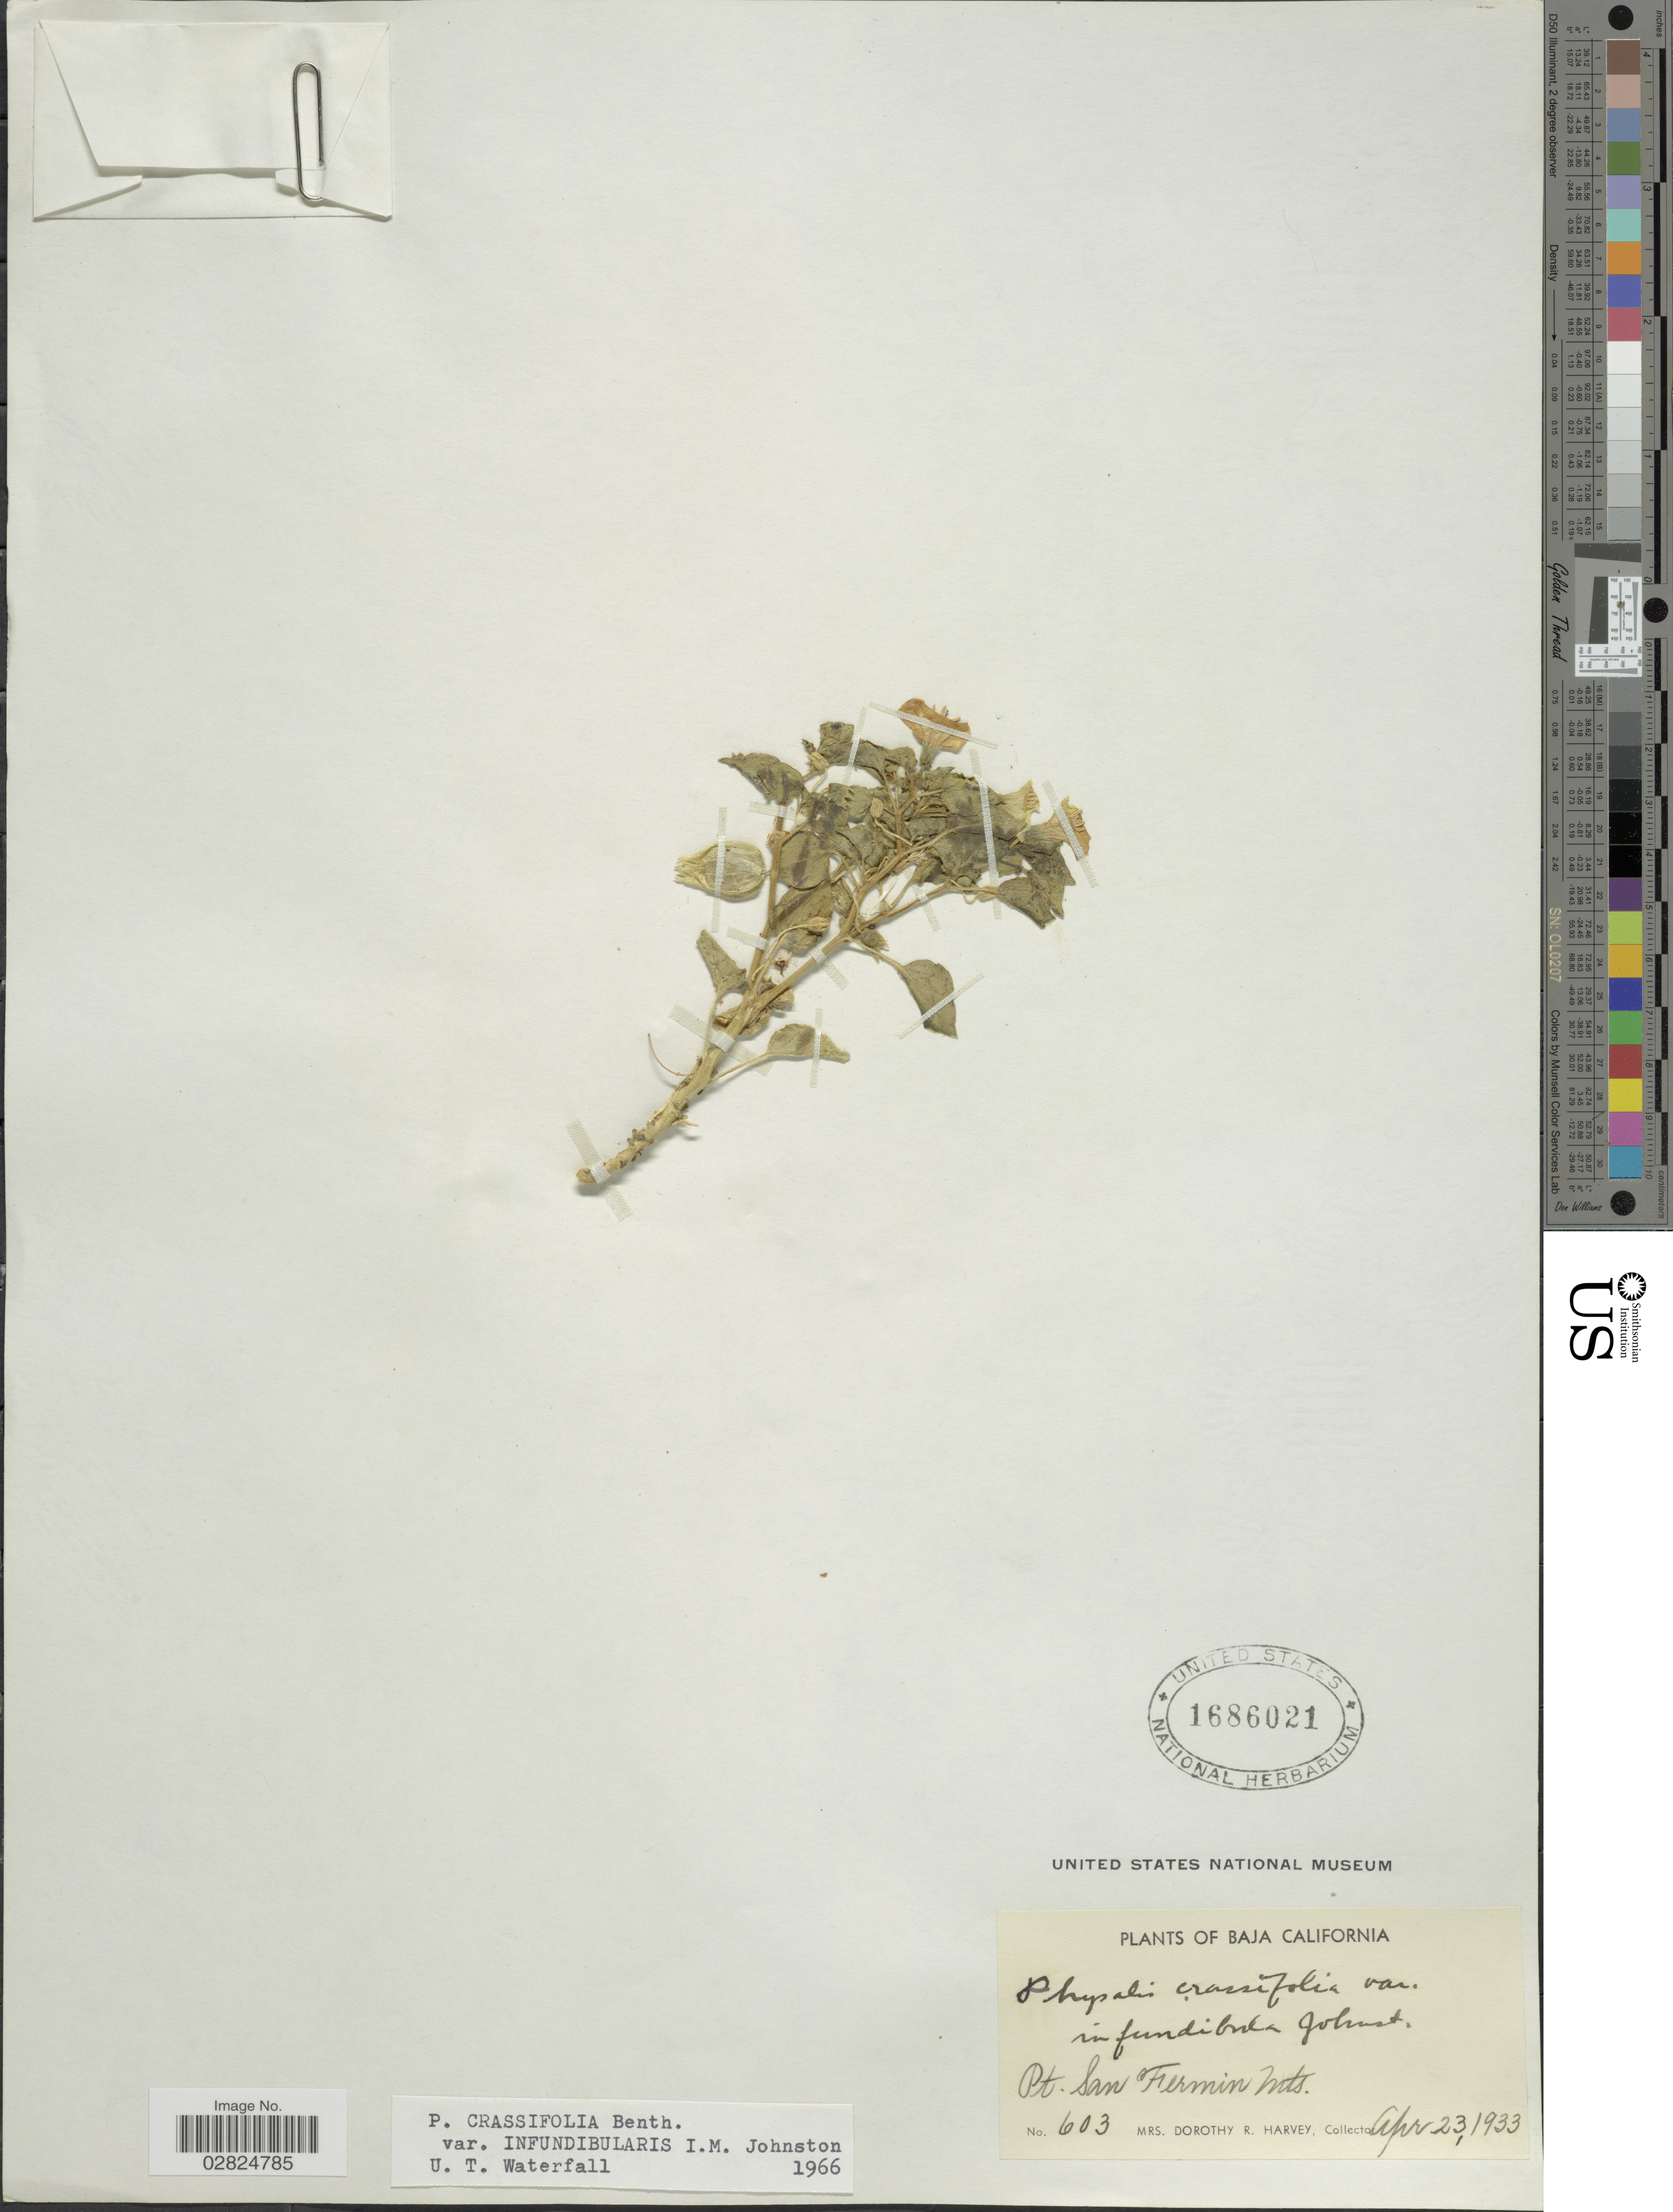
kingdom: Plantae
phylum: Tracheophyta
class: Magnoliopsida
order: Solanales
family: Solanaceae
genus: Physalis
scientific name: Physalis crassifolia var. infundibularis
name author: I.M. Johnst.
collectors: Harvey, Mrs. D. R.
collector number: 603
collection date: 1933-04-23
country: Mexico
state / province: Baja California Norte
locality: Pt. San Fermin Mts.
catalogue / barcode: US 1686021